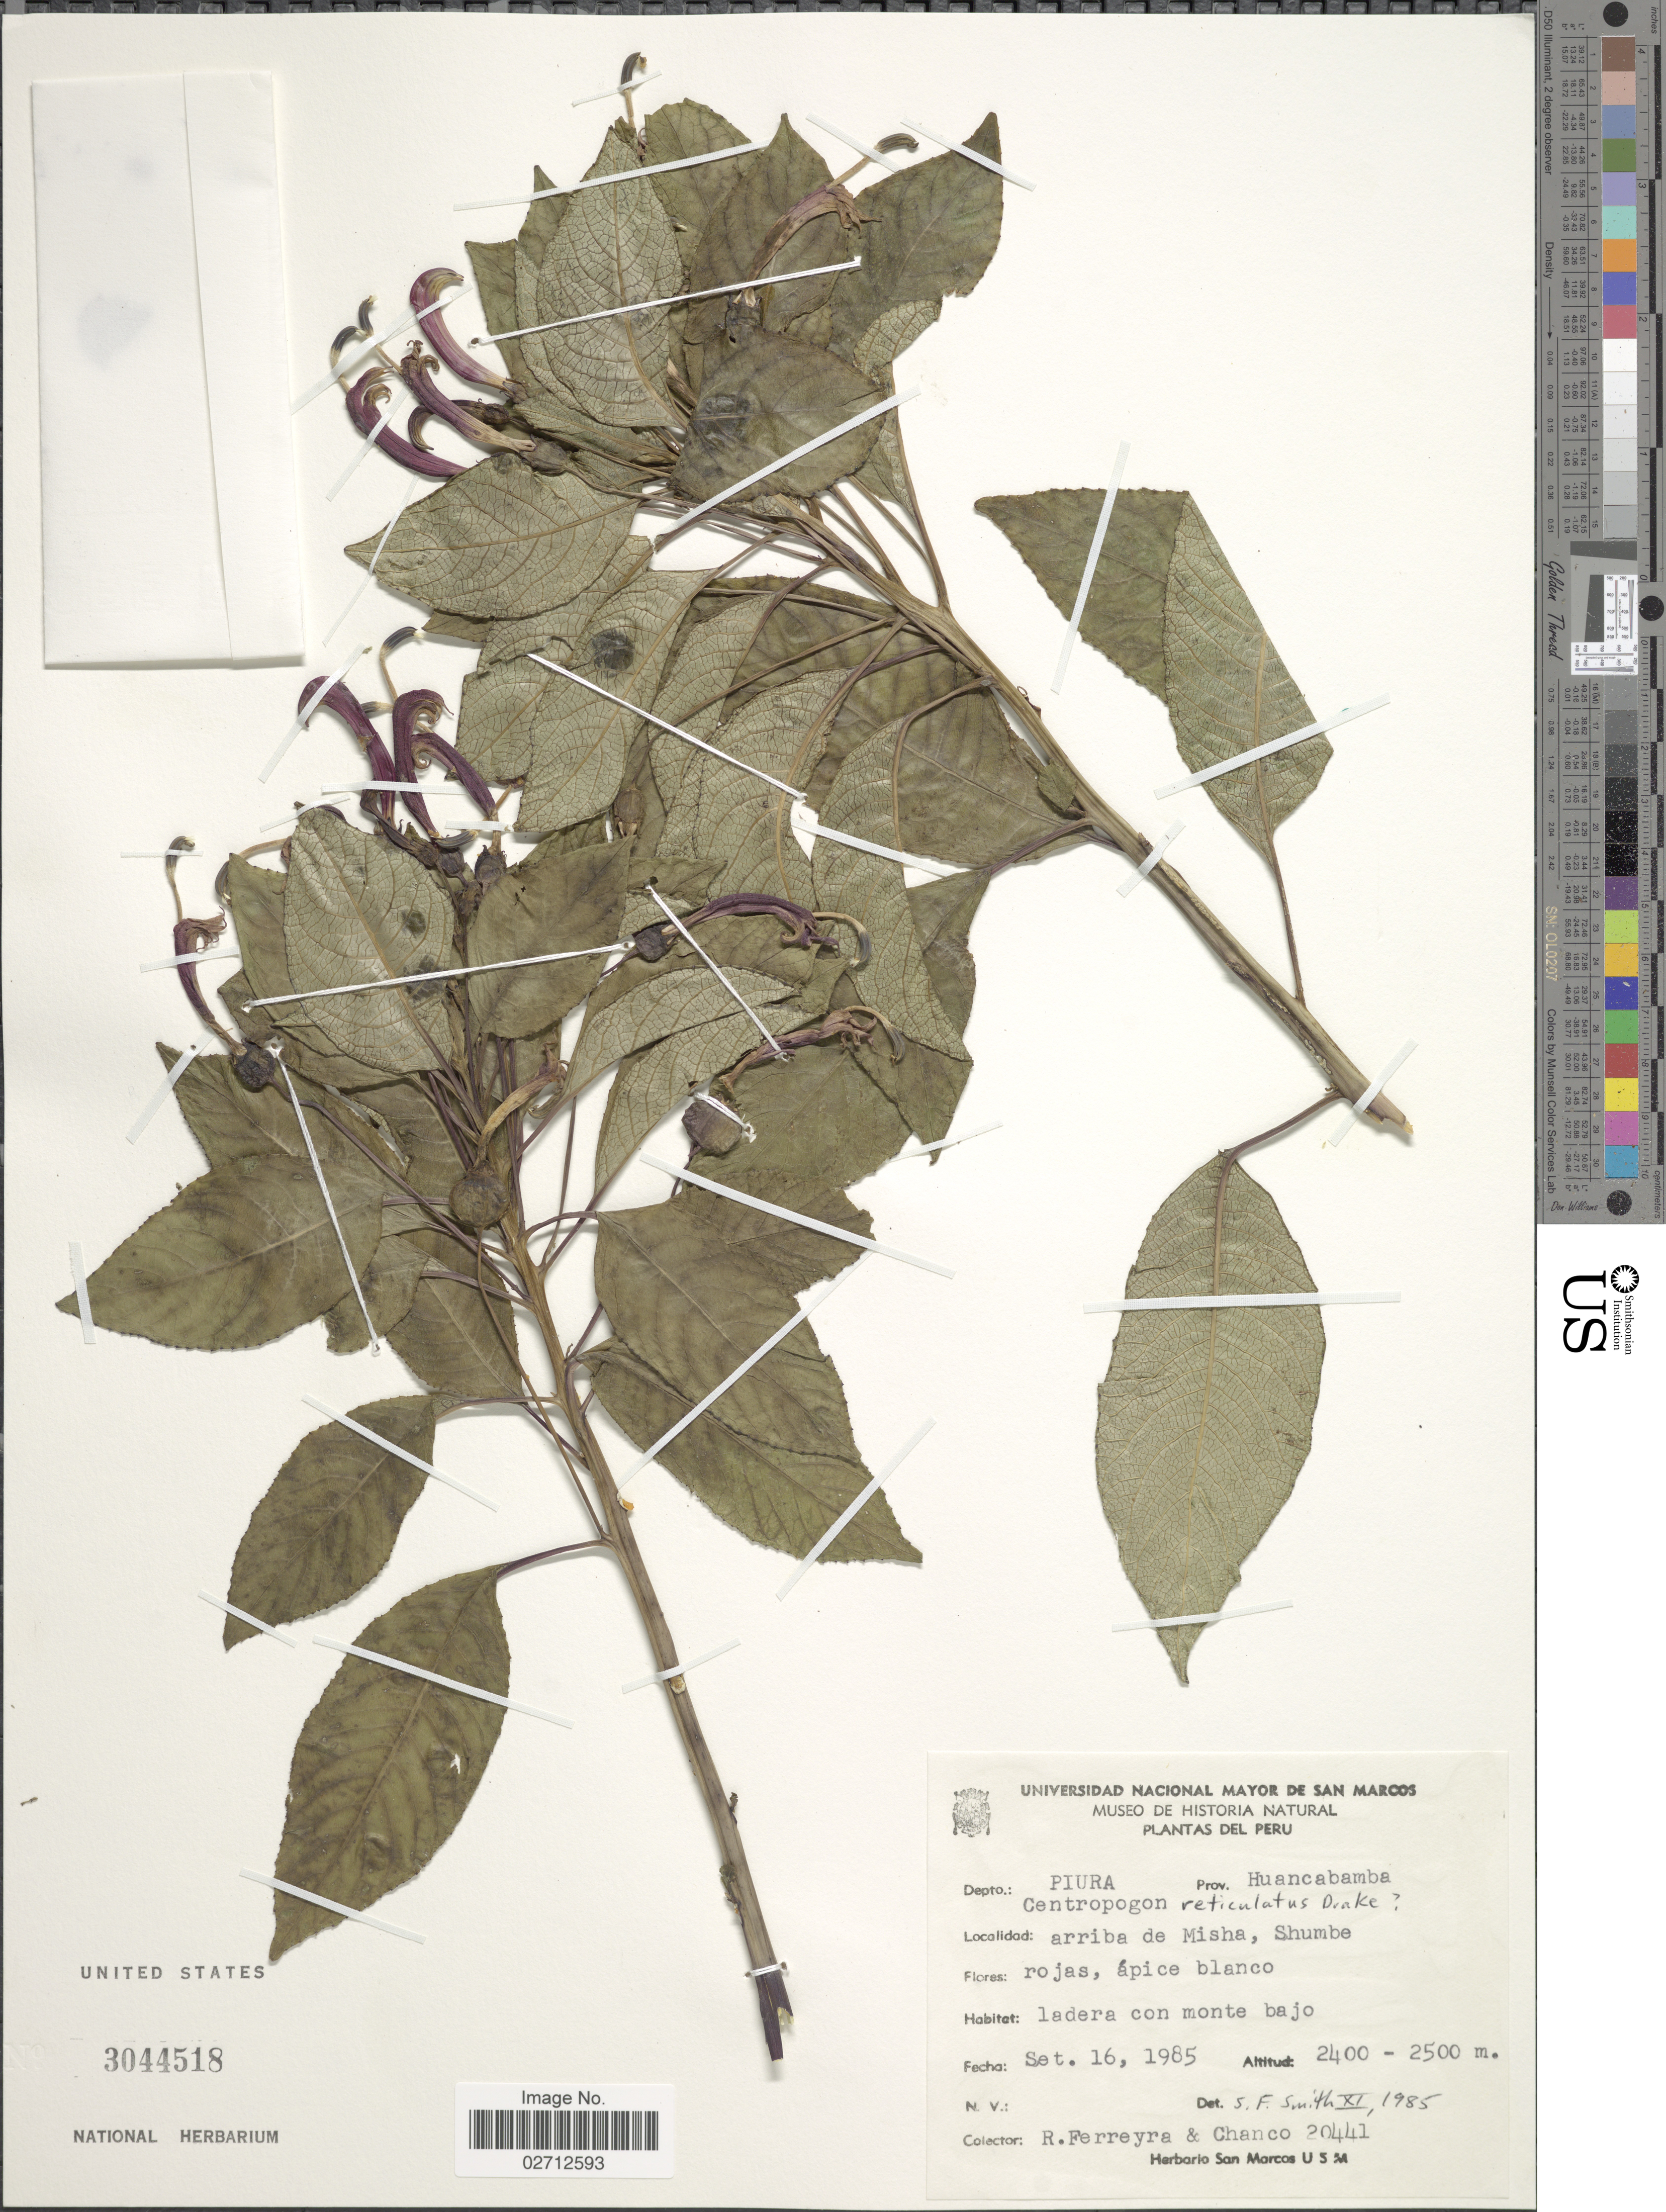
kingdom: Plantae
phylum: Tracheophyta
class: Magnoliopsida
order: Asterales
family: Campanulaceae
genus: Centropogon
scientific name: Centropogon reticulatus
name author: Drake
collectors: R. A. Ferreyra & -. Chanco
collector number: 20441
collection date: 1985-09-16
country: Peru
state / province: Piura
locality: Depto: Piura, Prov. Huancabamba, arriba de Msha, Shumbe, ladera con monte bajo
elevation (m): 2400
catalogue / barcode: US 3044518